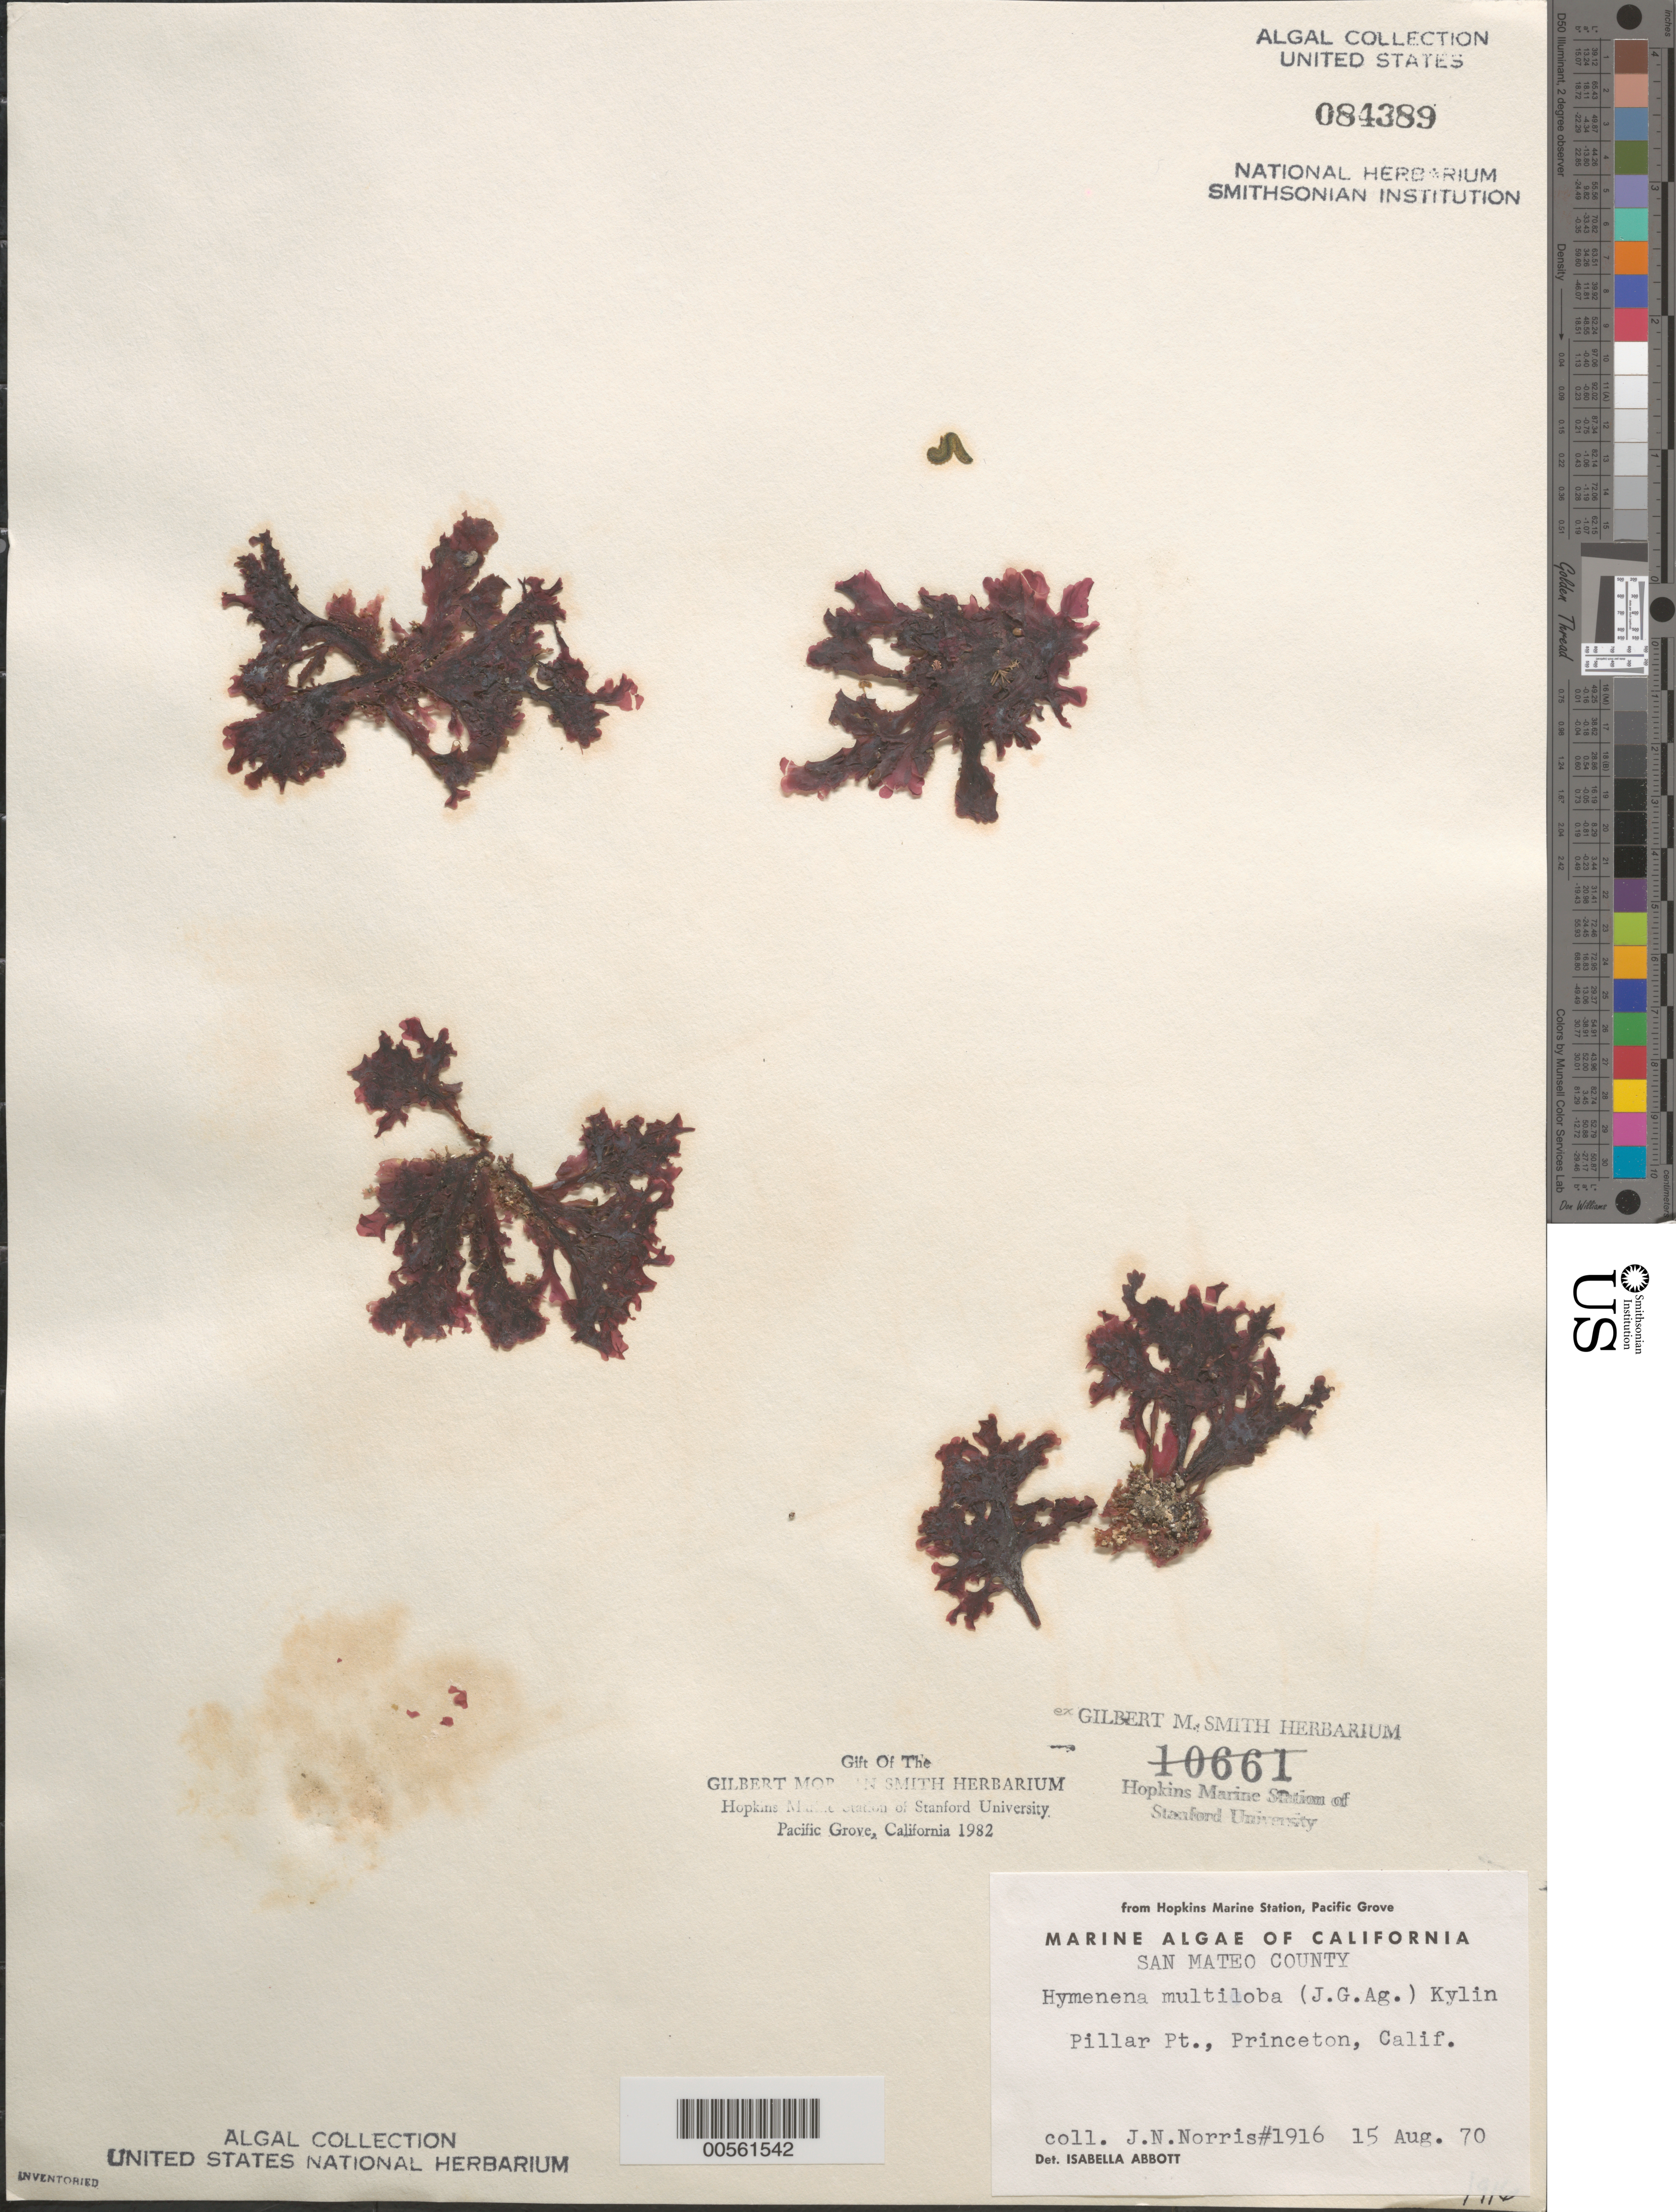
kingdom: Plantae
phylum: Rhodophyta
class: Florideophyceae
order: Ceramiales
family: Delesseriaceae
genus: Hymenena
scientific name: Hymenena multiloba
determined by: Abbott, Isabella A.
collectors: J. N. Norris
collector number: JN-1916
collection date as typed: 15 Aug 1970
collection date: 1970-08-15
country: United States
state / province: California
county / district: San Mateo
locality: Pillar Point, Princeton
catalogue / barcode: US 84389